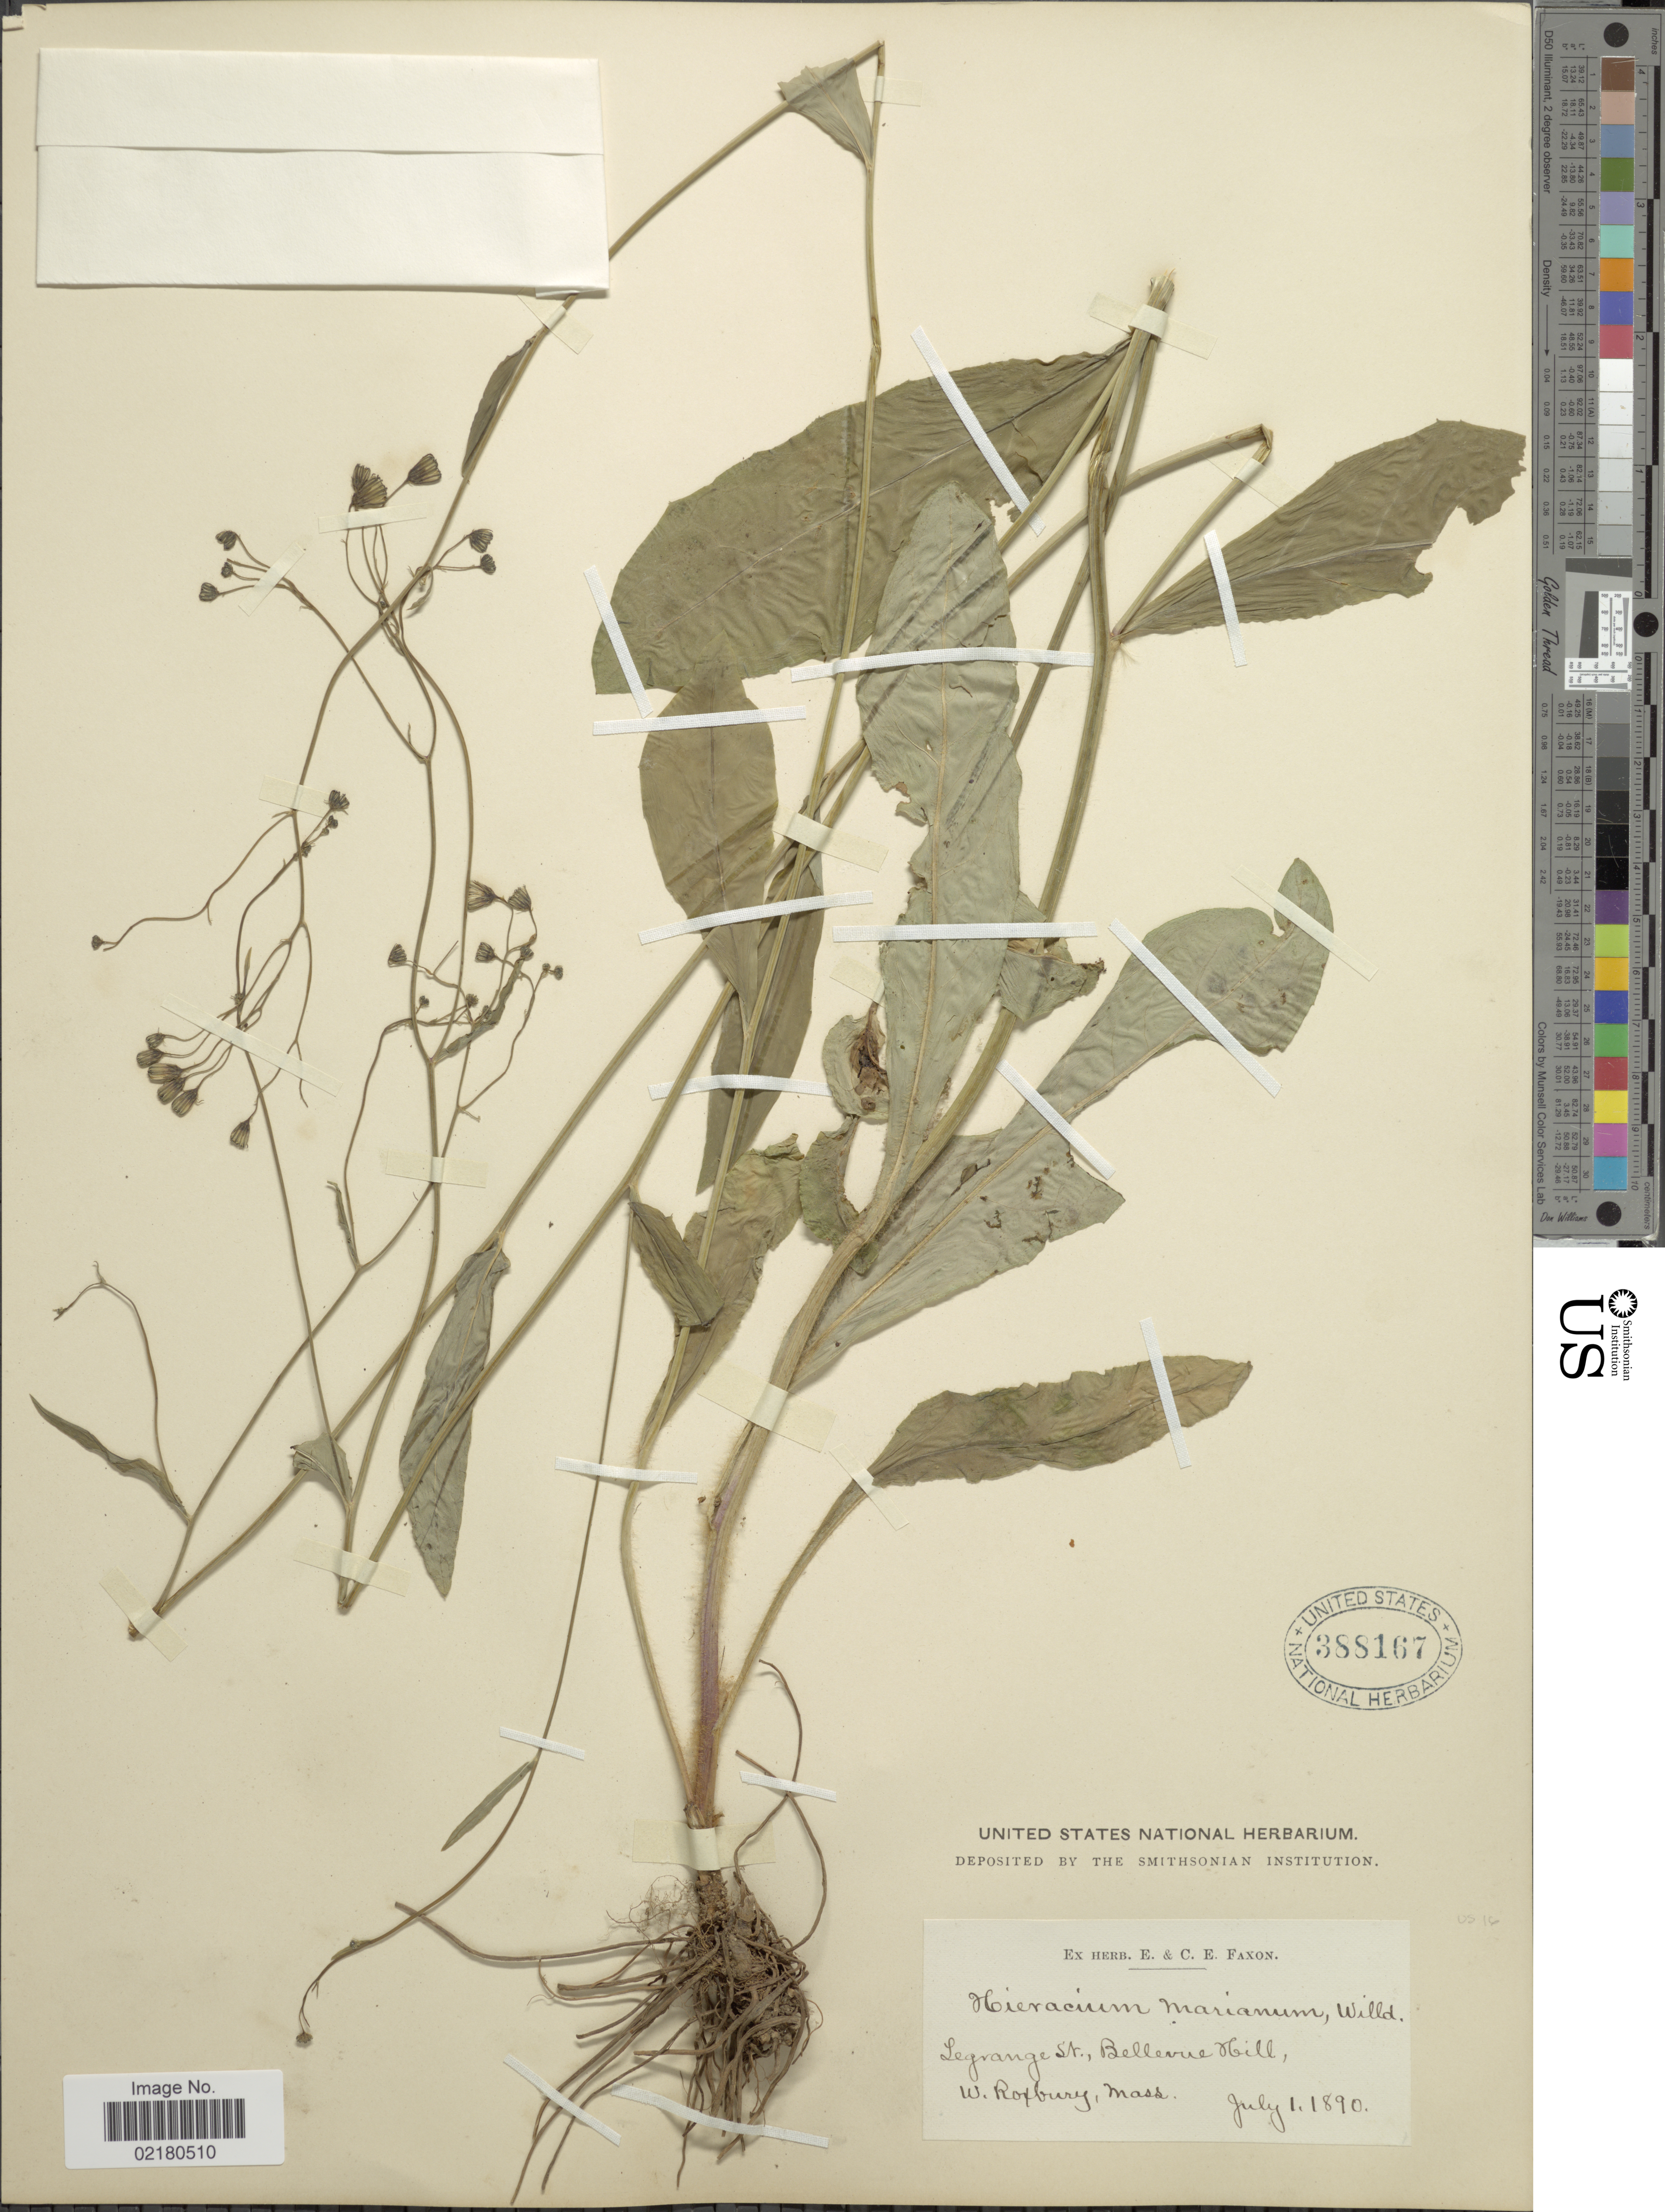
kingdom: Plantae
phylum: Tracheophyta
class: Magnoliopsida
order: Asterales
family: Asteraceae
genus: Hieracium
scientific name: Hieracium marianum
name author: Willd.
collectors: ex herb. E. & C.E. Faxon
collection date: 1890-07-01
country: United States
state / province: Massachusetts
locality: Legrange St., Bellevue Hill, W. Roxbury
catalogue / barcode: US 388167